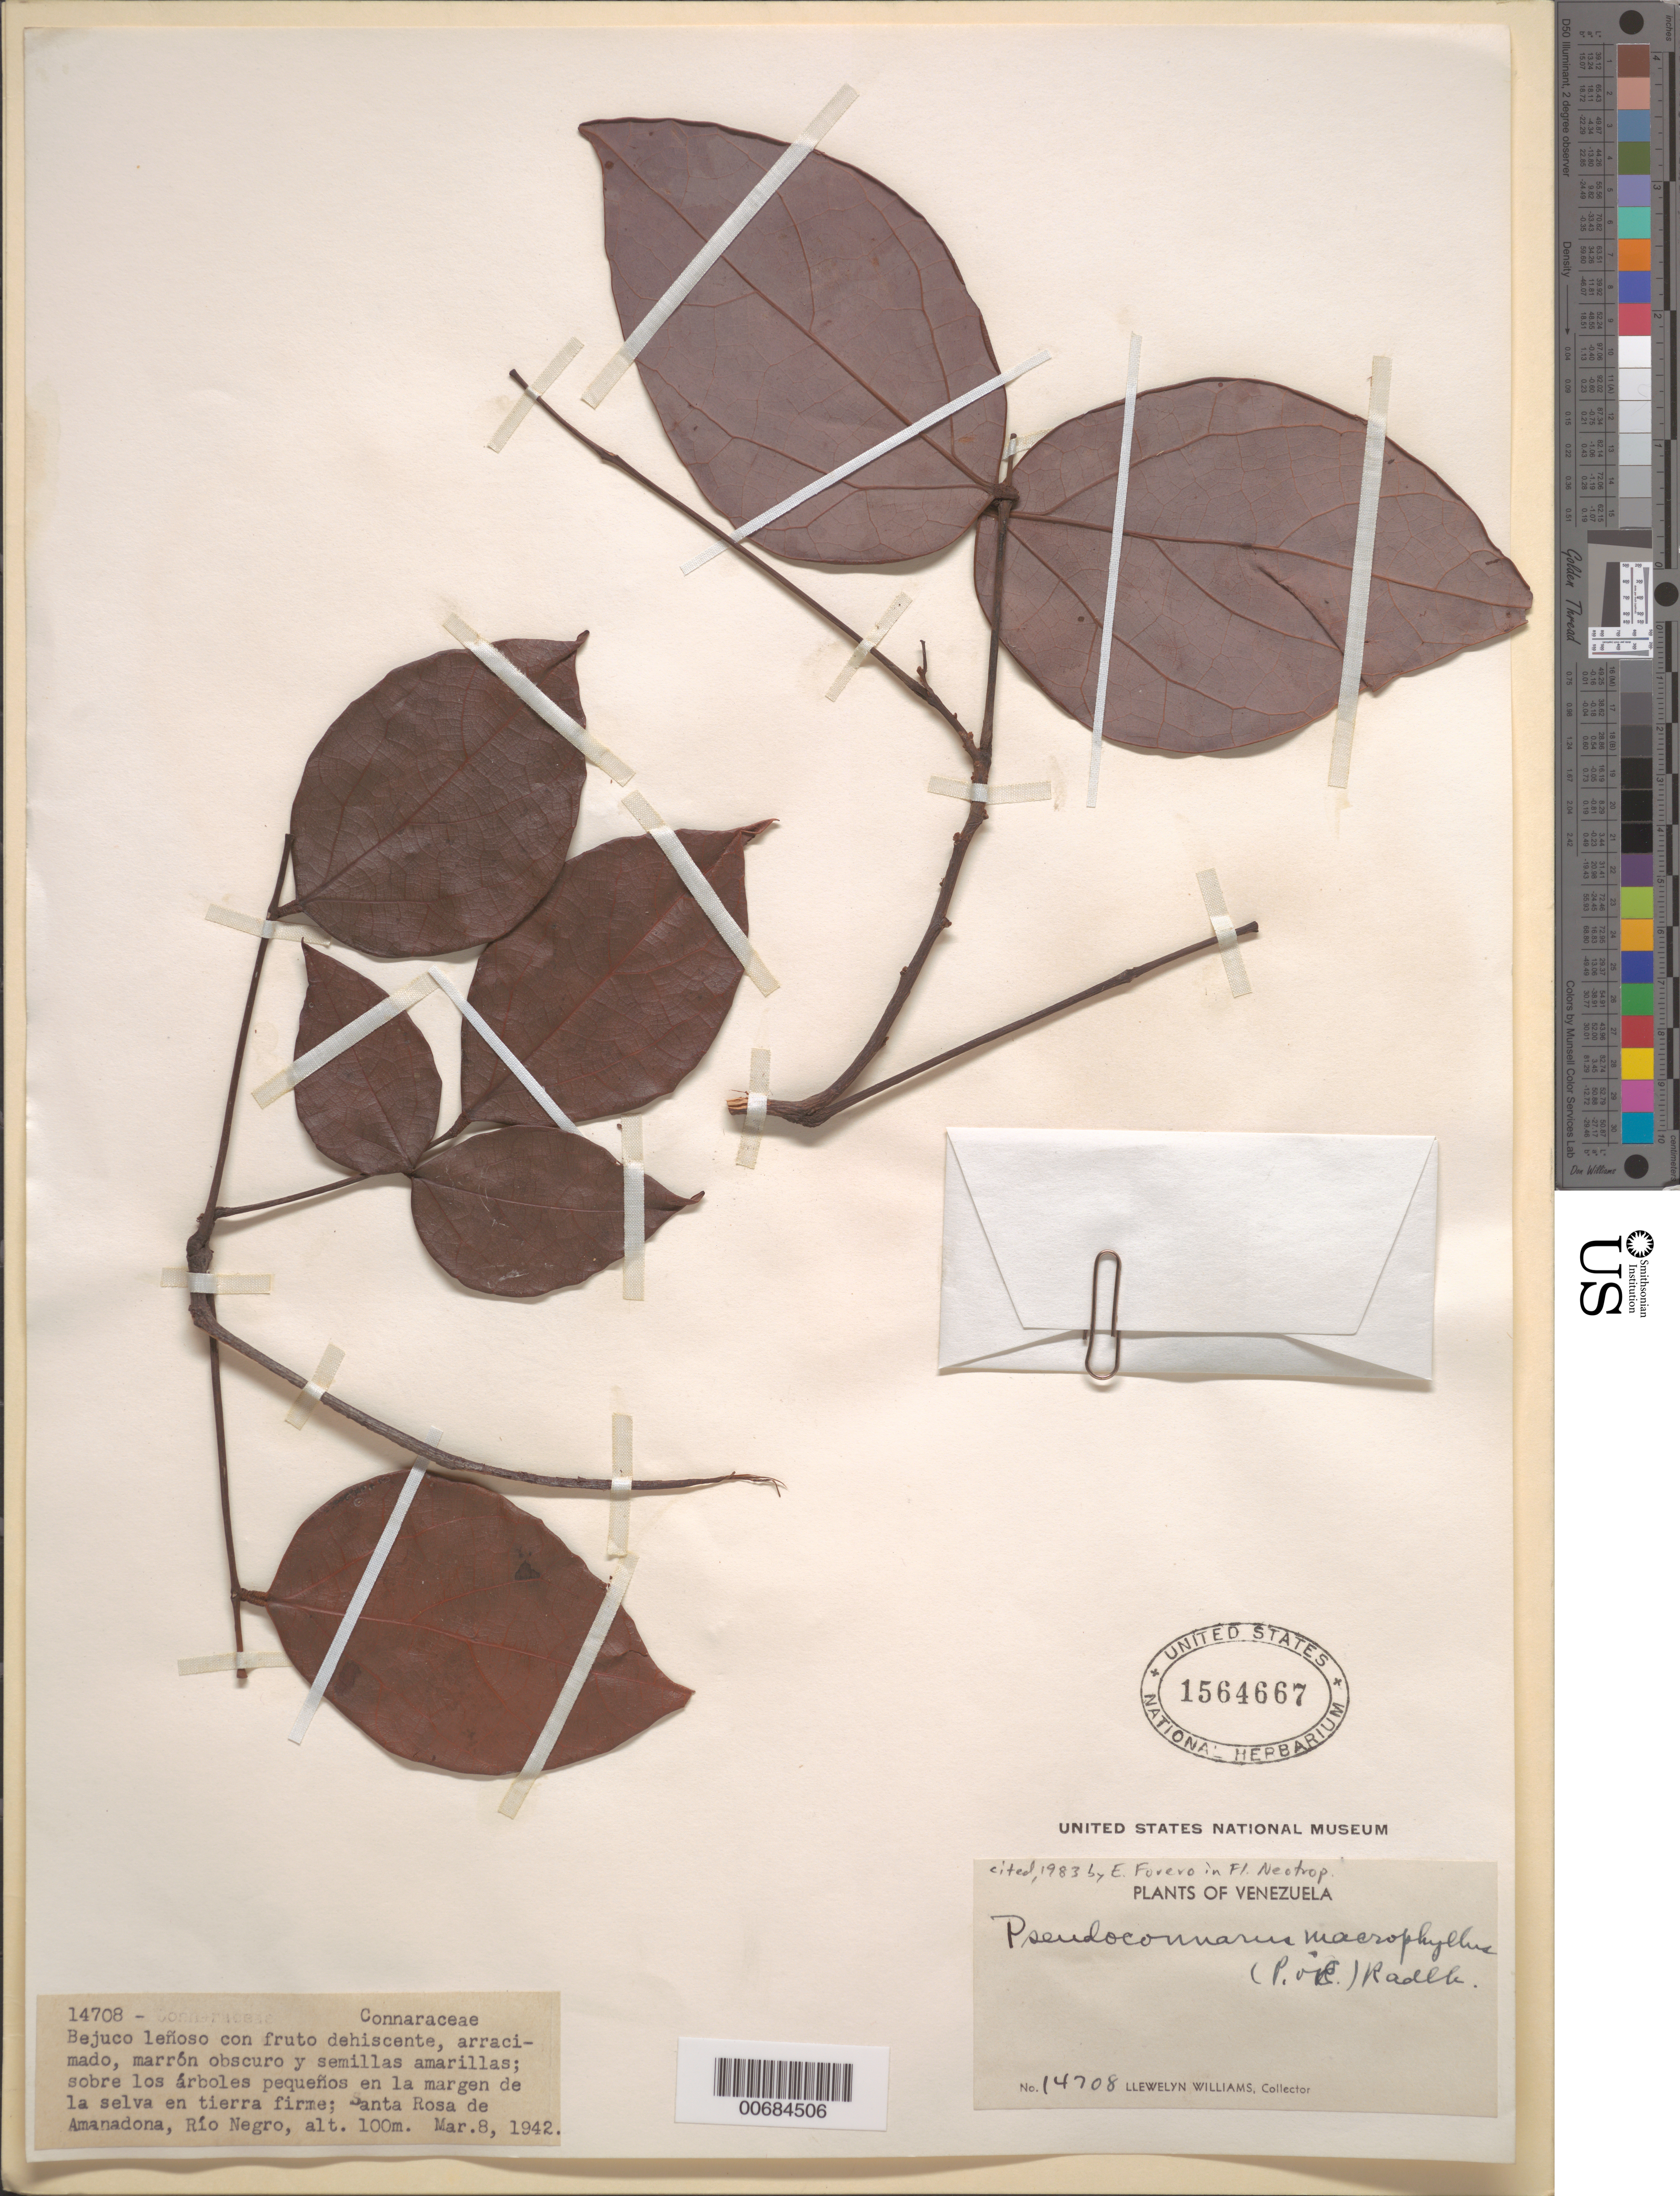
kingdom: Plantae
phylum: Tracheophyta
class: Magnoliopsida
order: Oxalidales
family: Connaraceae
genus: Pseudoconnarus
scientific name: Pseudoconnarus macrophyllus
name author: (Poepp.) Radlk.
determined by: Forero, E.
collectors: Ll. Williams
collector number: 14708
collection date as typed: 8-Mar-42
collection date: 1942-03-08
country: Venezuela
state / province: Amazonas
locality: Santa Rosa de Amanadona, Río Negro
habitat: On small trees at edge of forest on terra firma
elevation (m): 100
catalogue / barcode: US 1564667